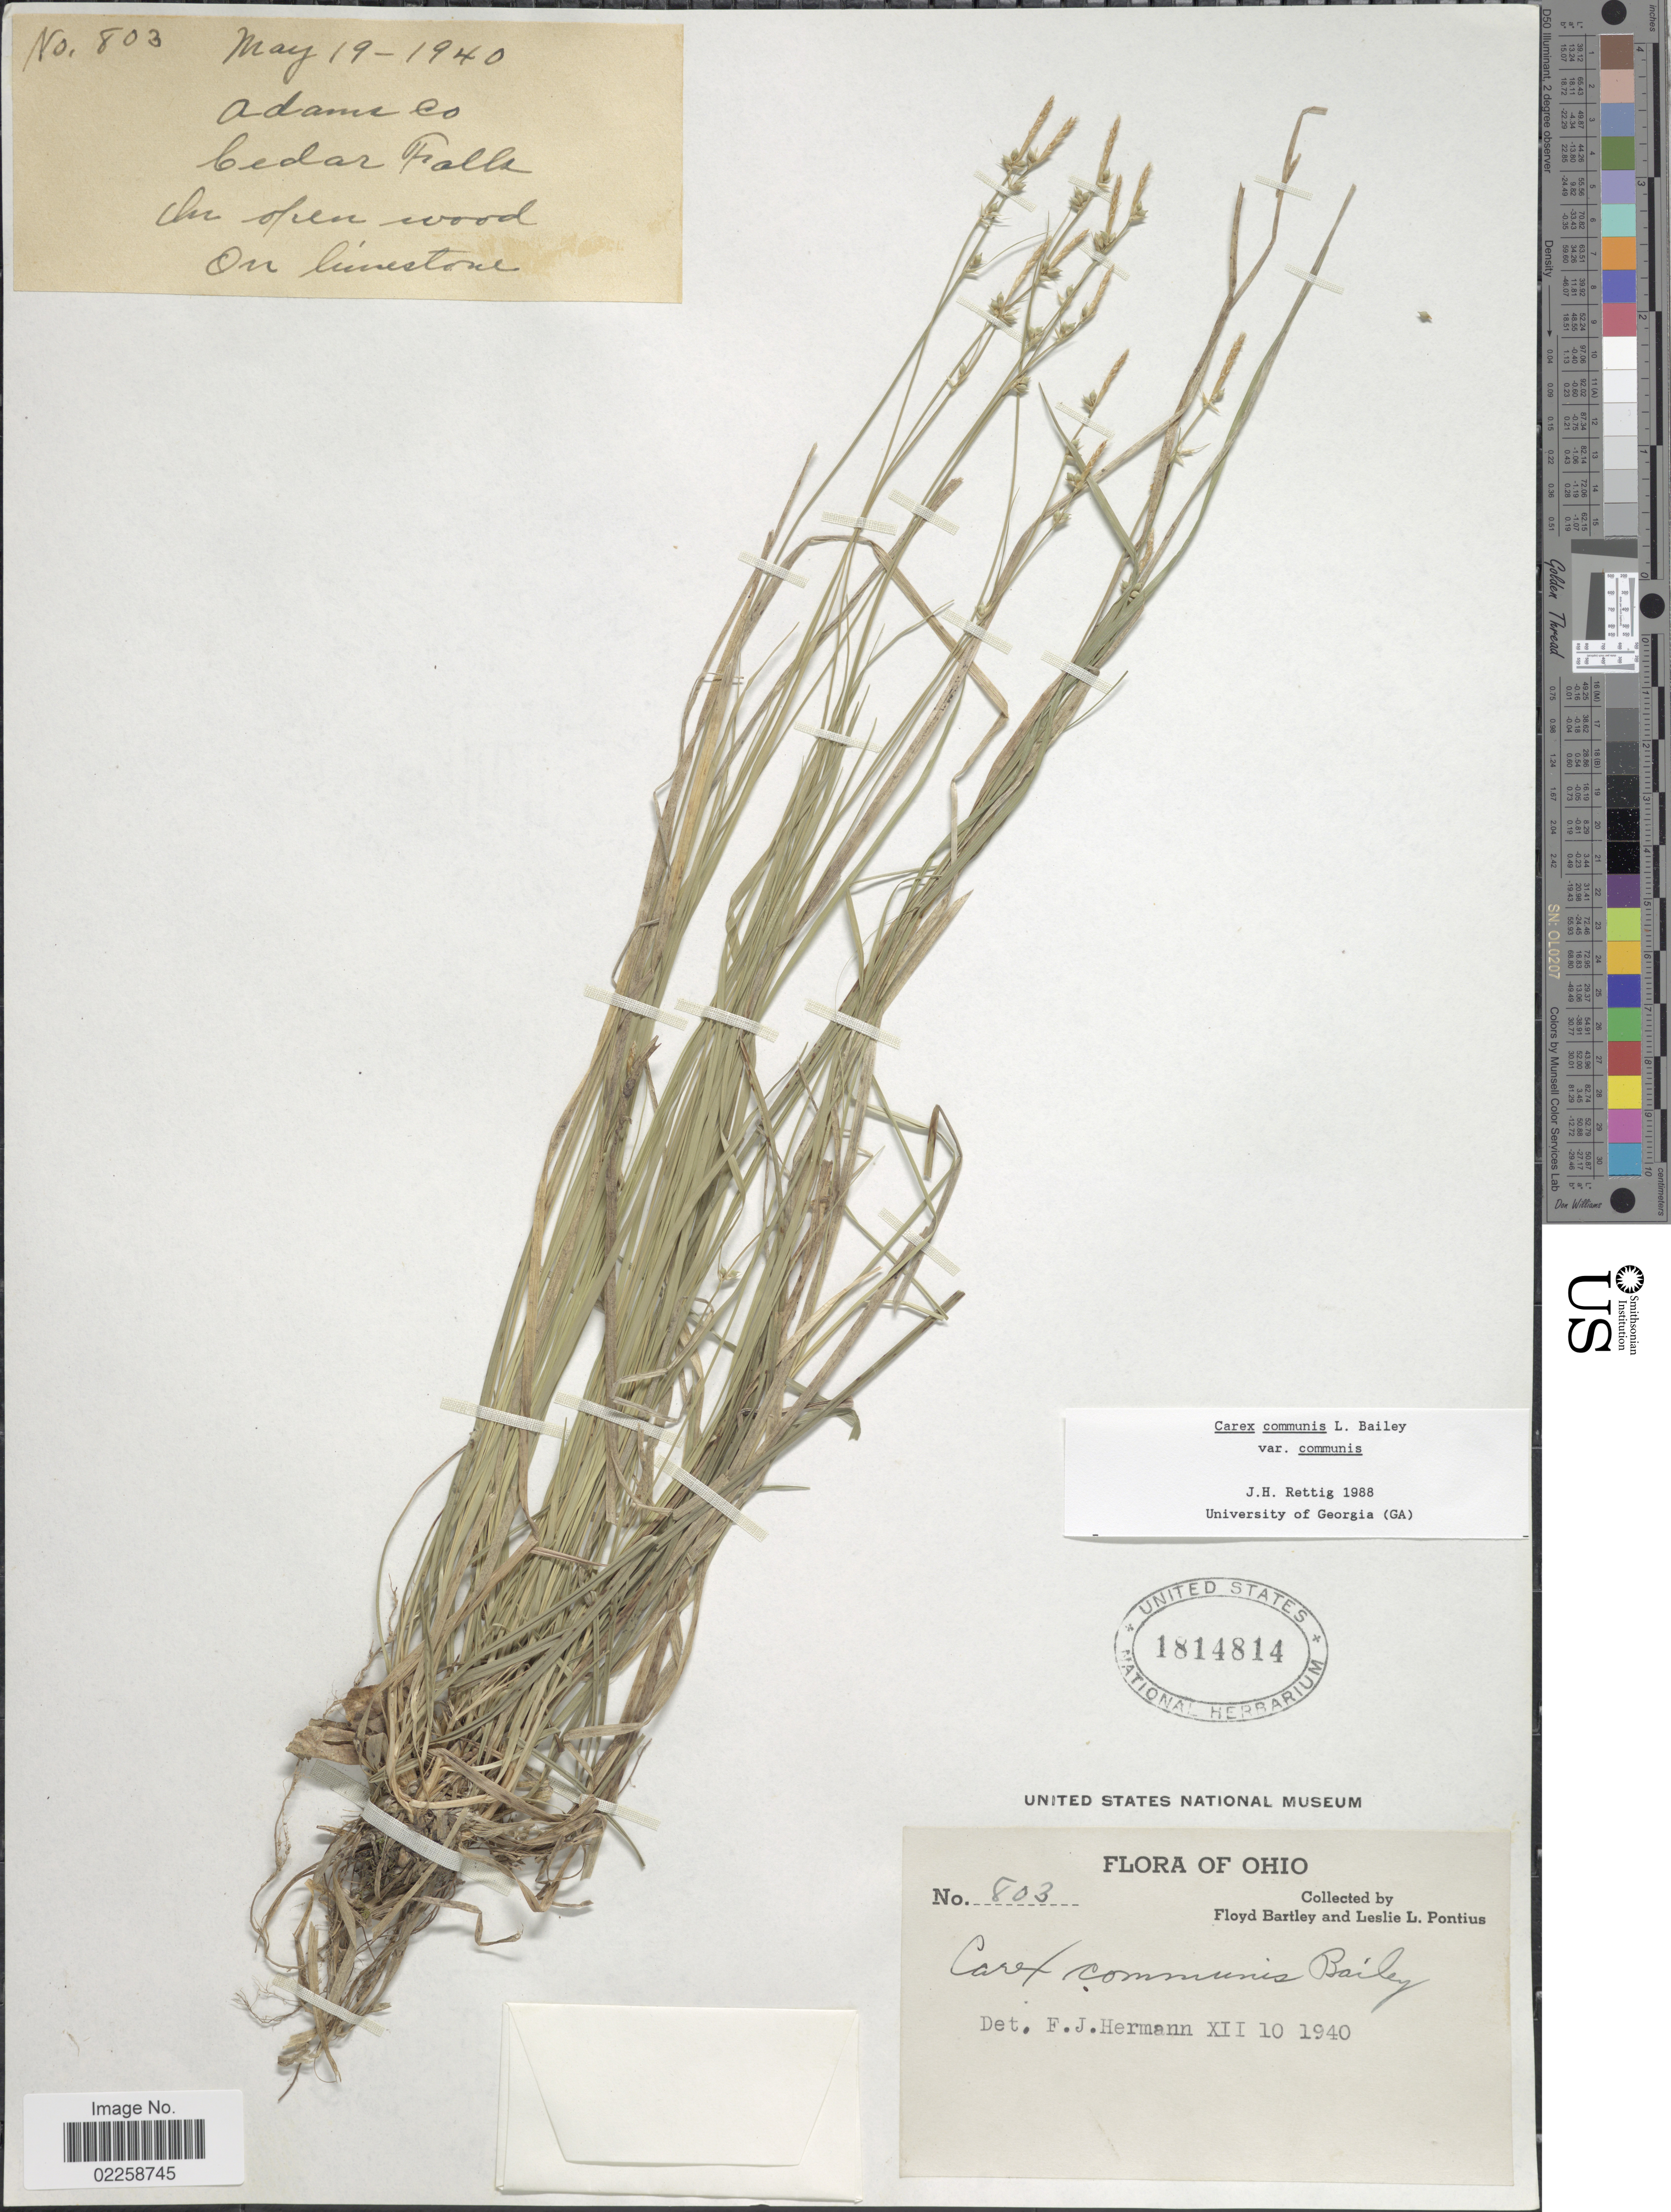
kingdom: Plantae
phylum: Tracheophyta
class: Liliopsida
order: Poales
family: Cyperaceae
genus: Carex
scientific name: Carex communis var. communis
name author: L.H. Bailey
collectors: F. Bartley & L. Pontius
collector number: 803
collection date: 1940-05-19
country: United States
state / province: Ohio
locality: Adams Co., Cedar Falls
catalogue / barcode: US 1814814